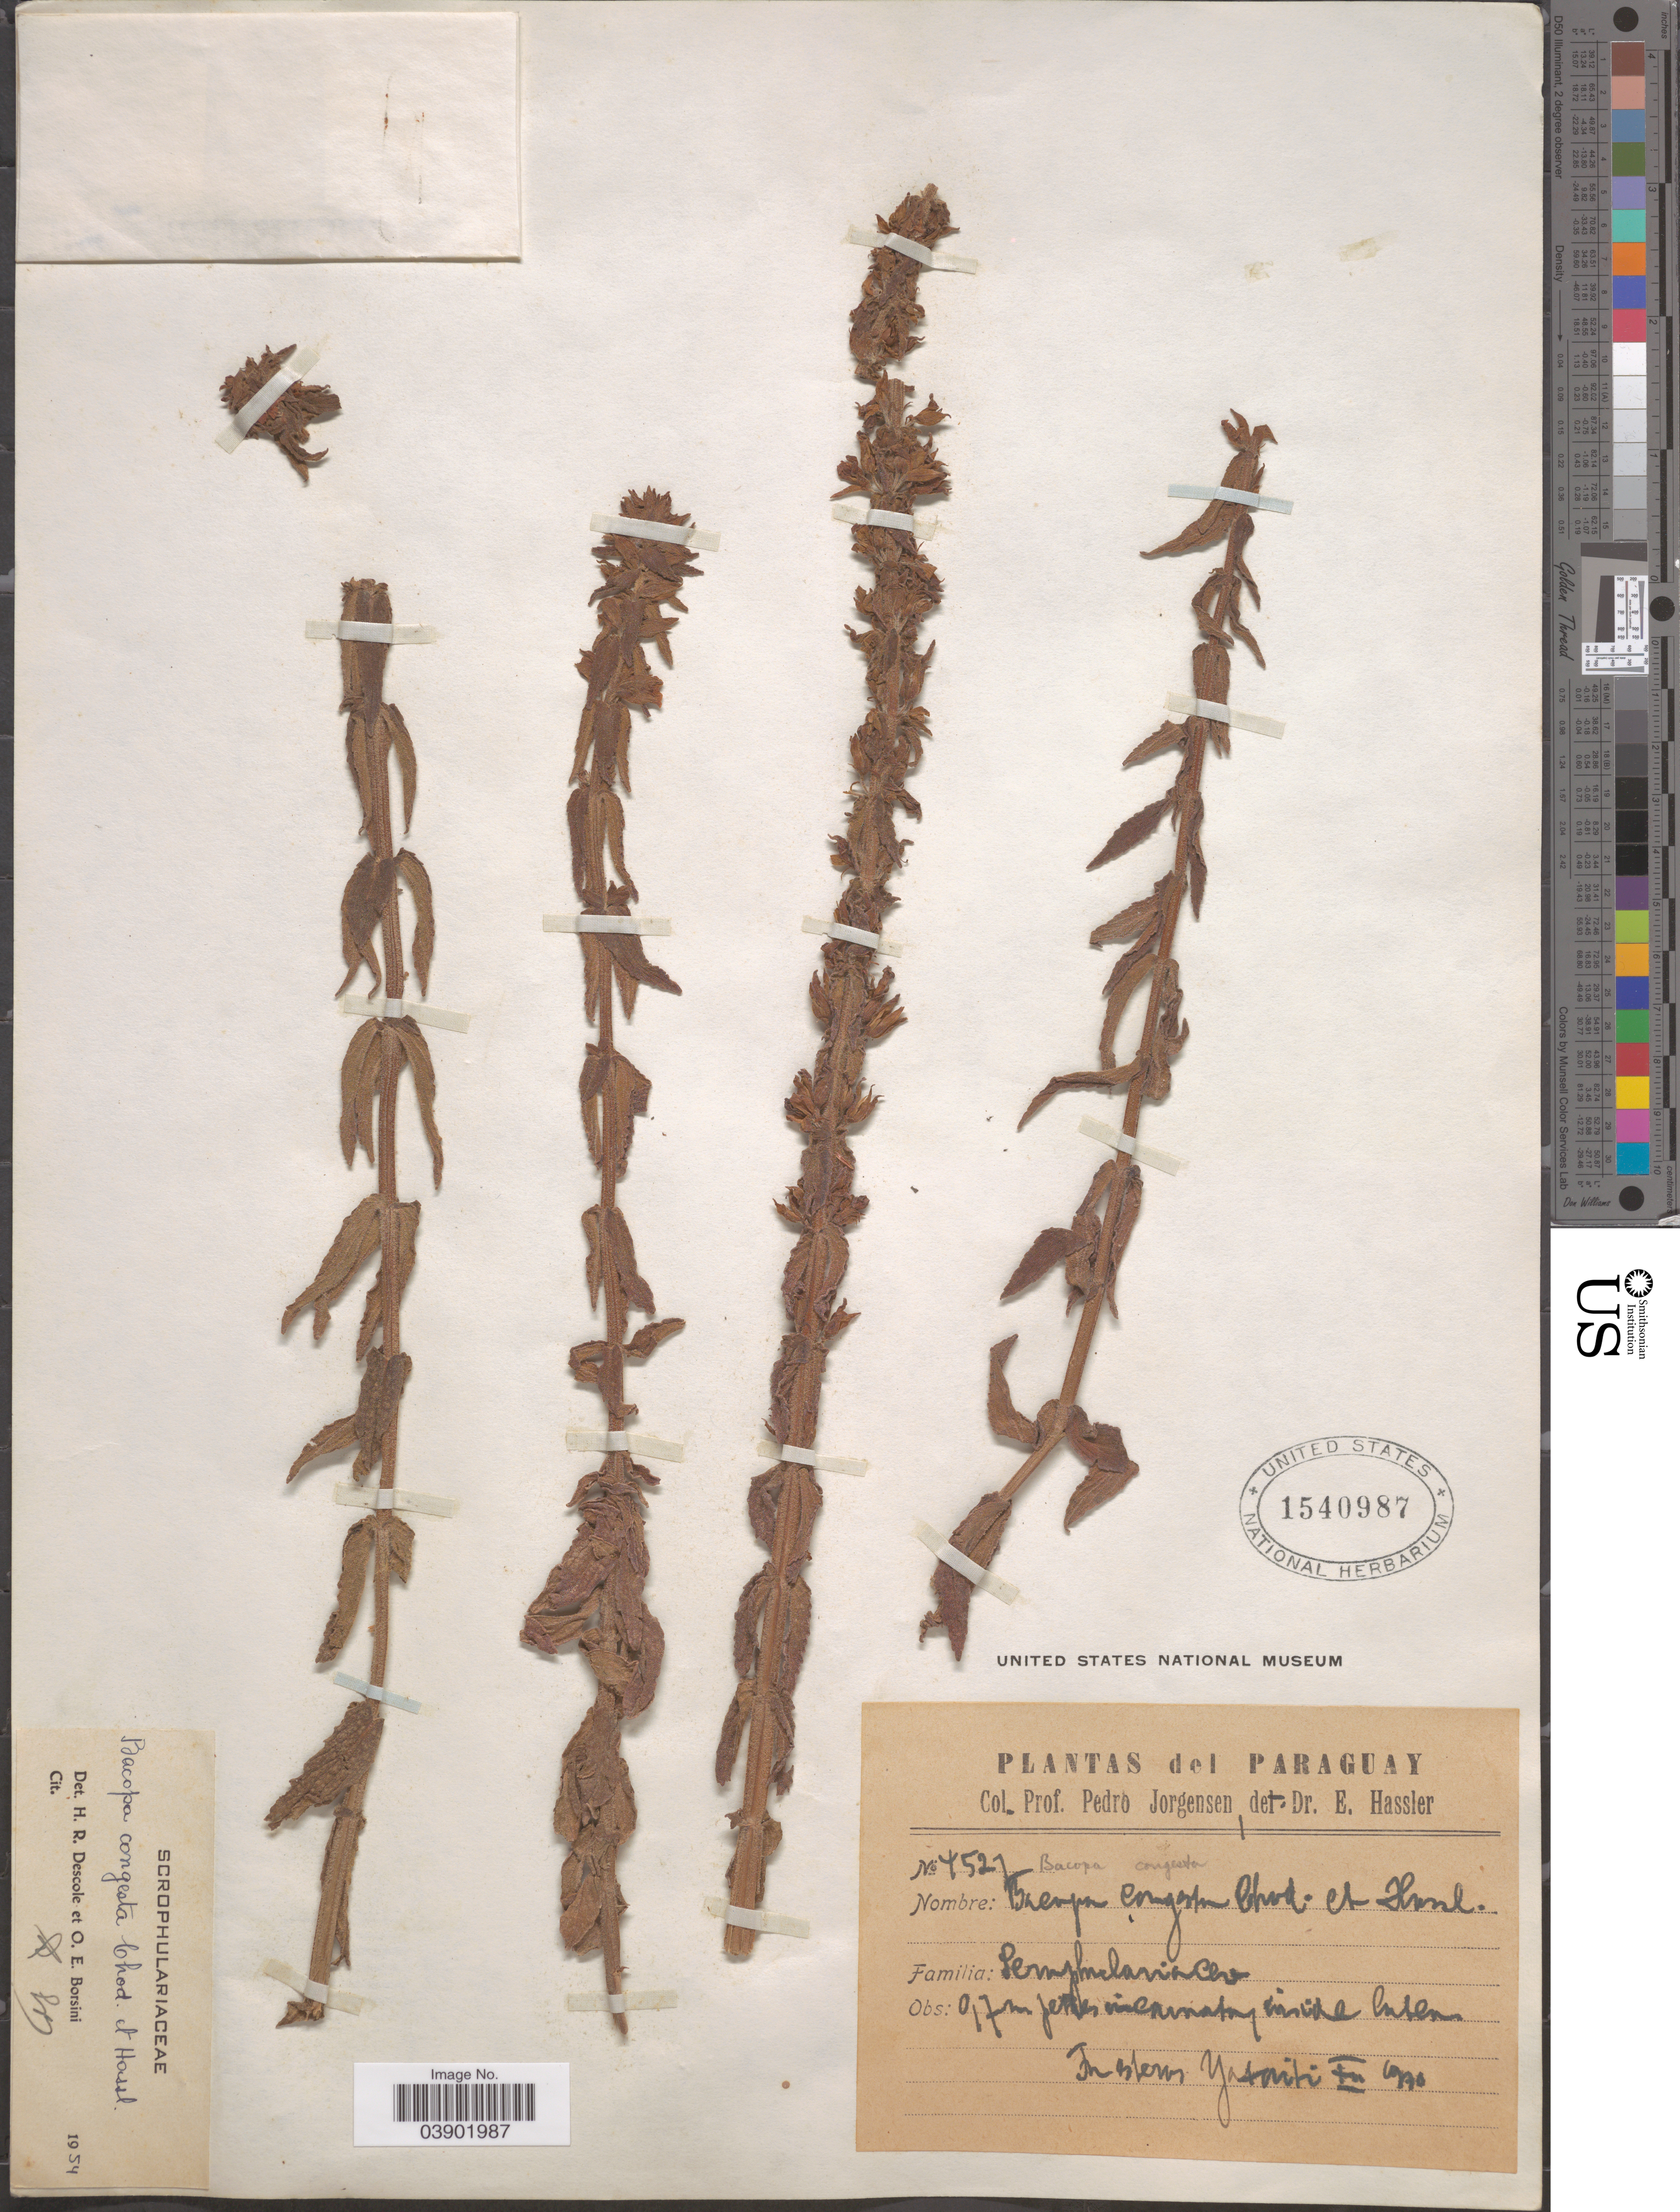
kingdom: Plantae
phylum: Tracheophyta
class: Magnoliopsida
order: Lamiales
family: Plantaginaceae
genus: Bacopa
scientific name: Bacopa congesta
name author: Chodat & Hassl.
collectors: P. Jörgensen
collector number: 4527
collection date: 1970-12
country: Paraguay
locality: In esteros Yataiti.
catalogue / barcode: US 1540987